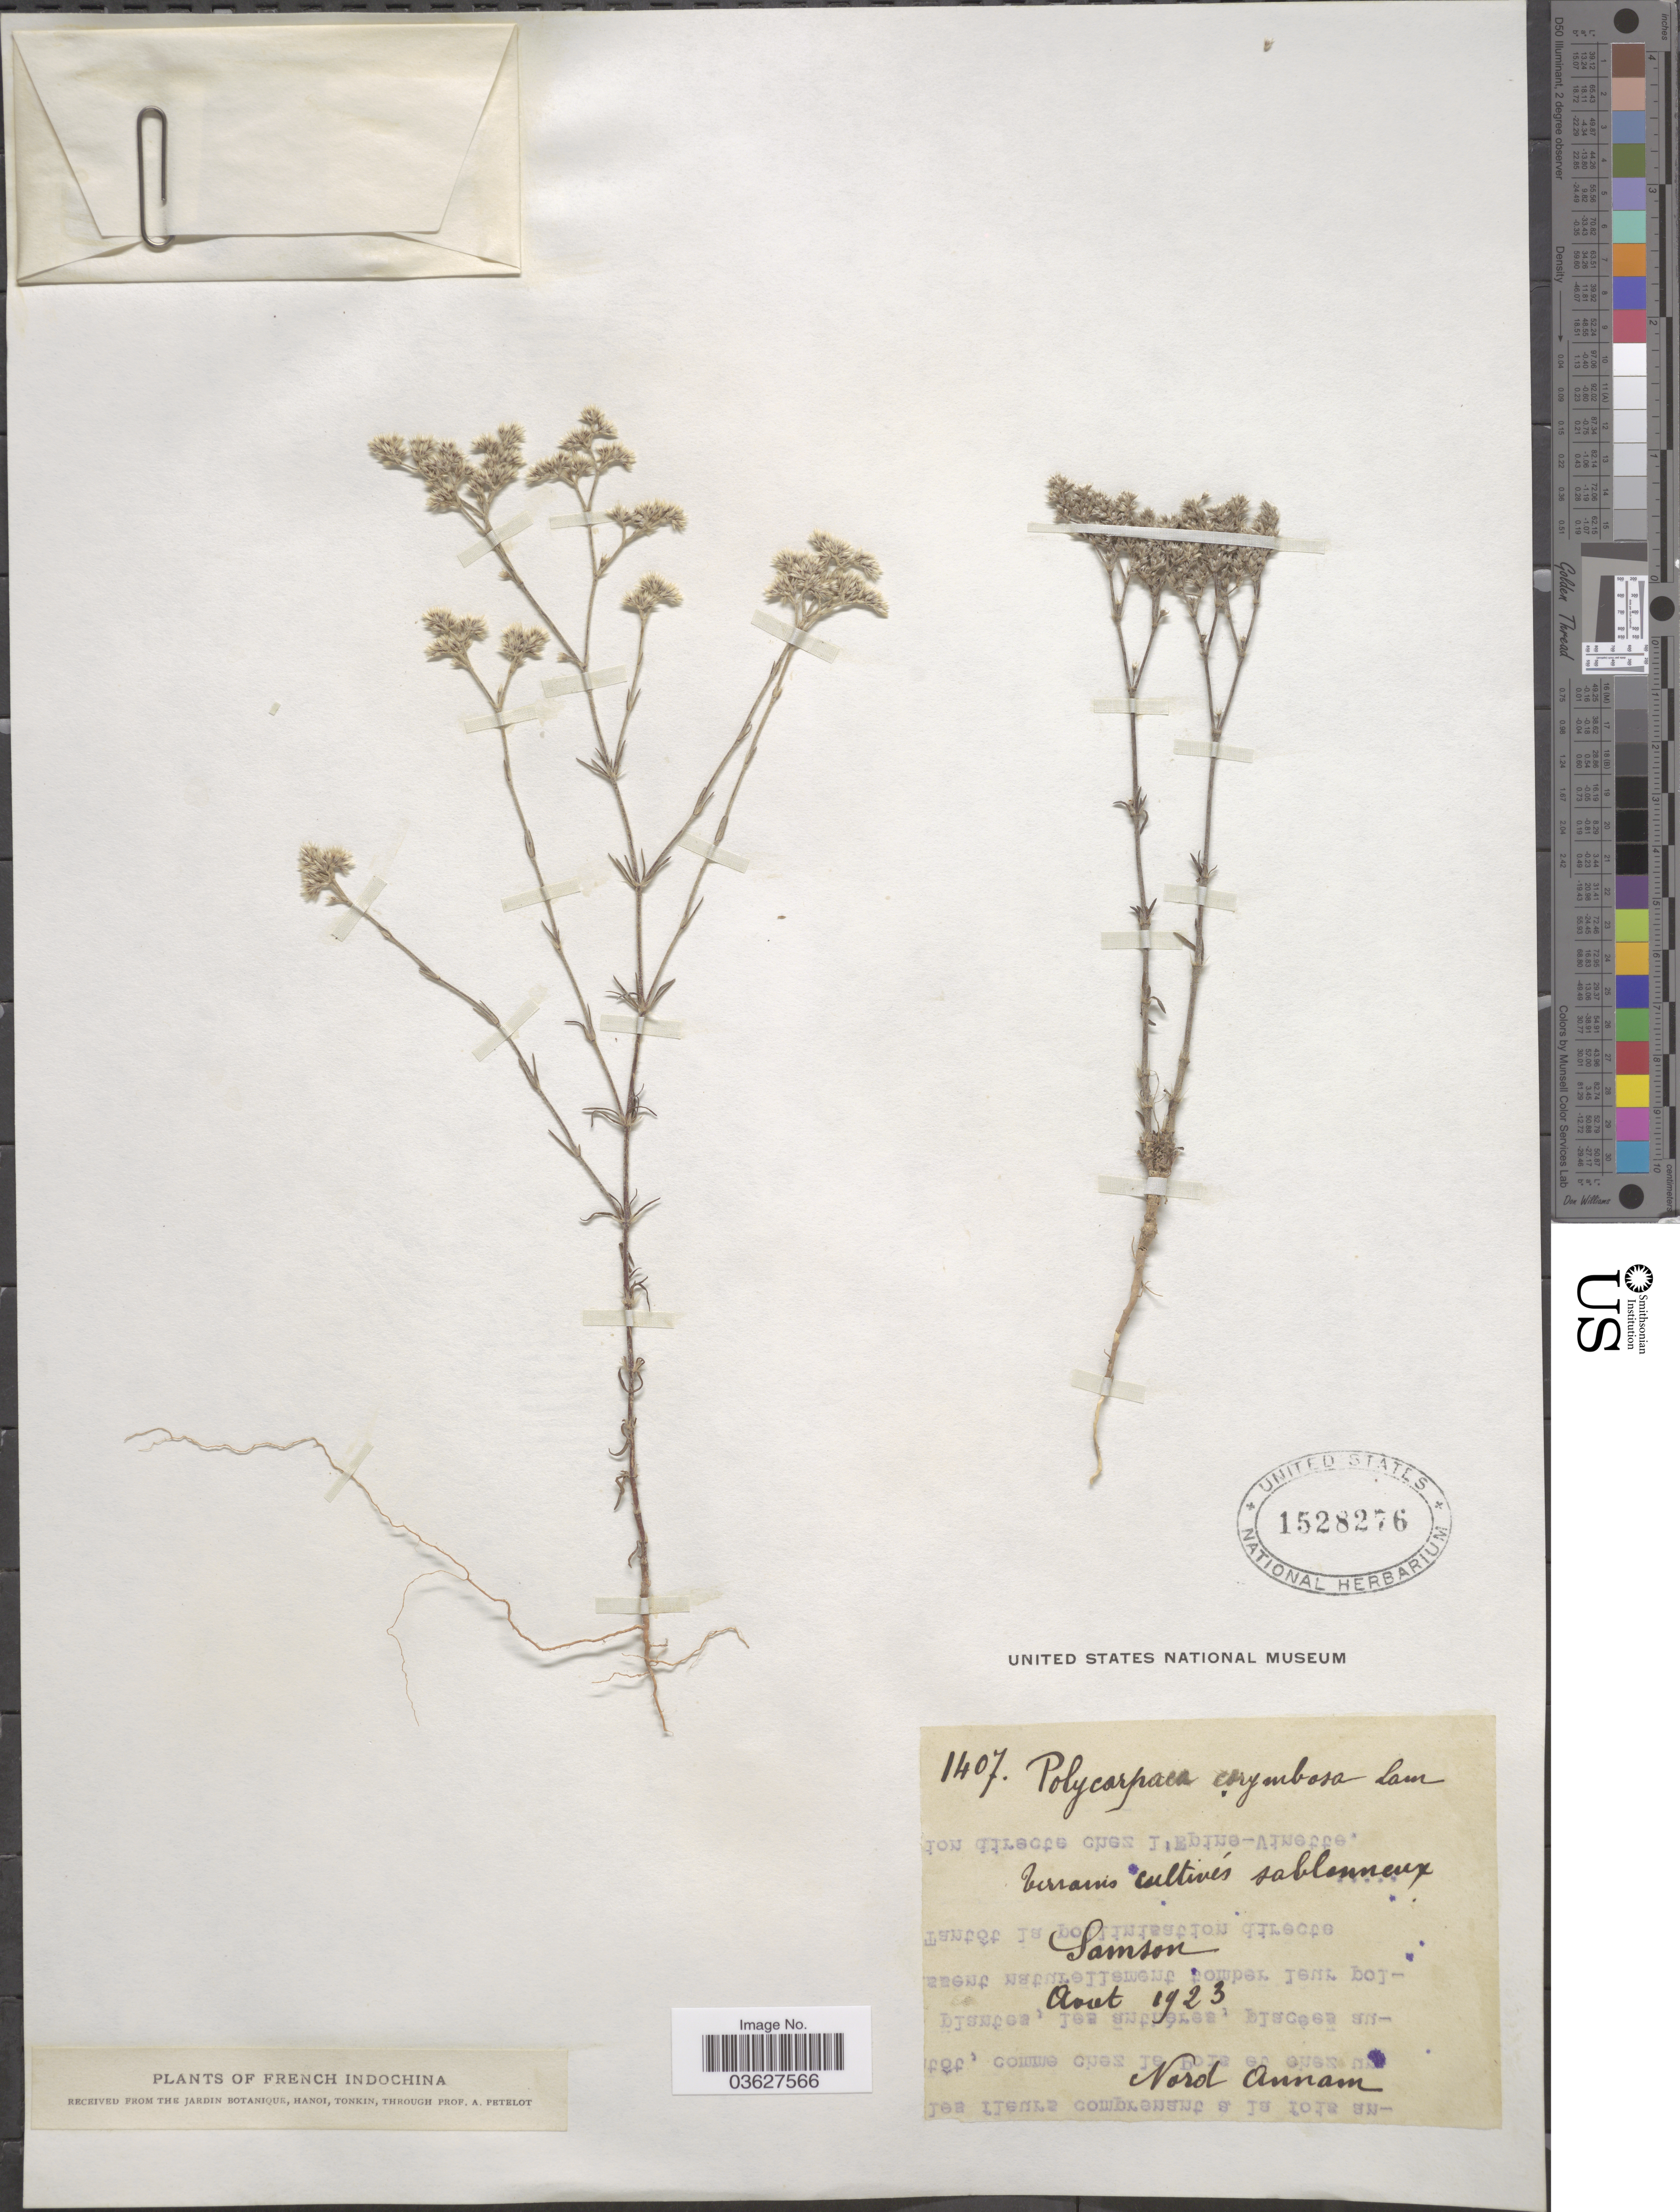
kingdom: Plantae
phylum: Tracheophyta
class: Magnoliopsida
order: Caryophyllales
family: Caryophyllaceae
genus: Polycarpaea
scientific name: Polycarpaea corymbosa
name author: (L.) Lam.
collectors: -. Samson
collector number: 1407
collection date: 1923-08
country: Vietnam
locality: Nord Annam.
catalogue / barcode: US 1528276